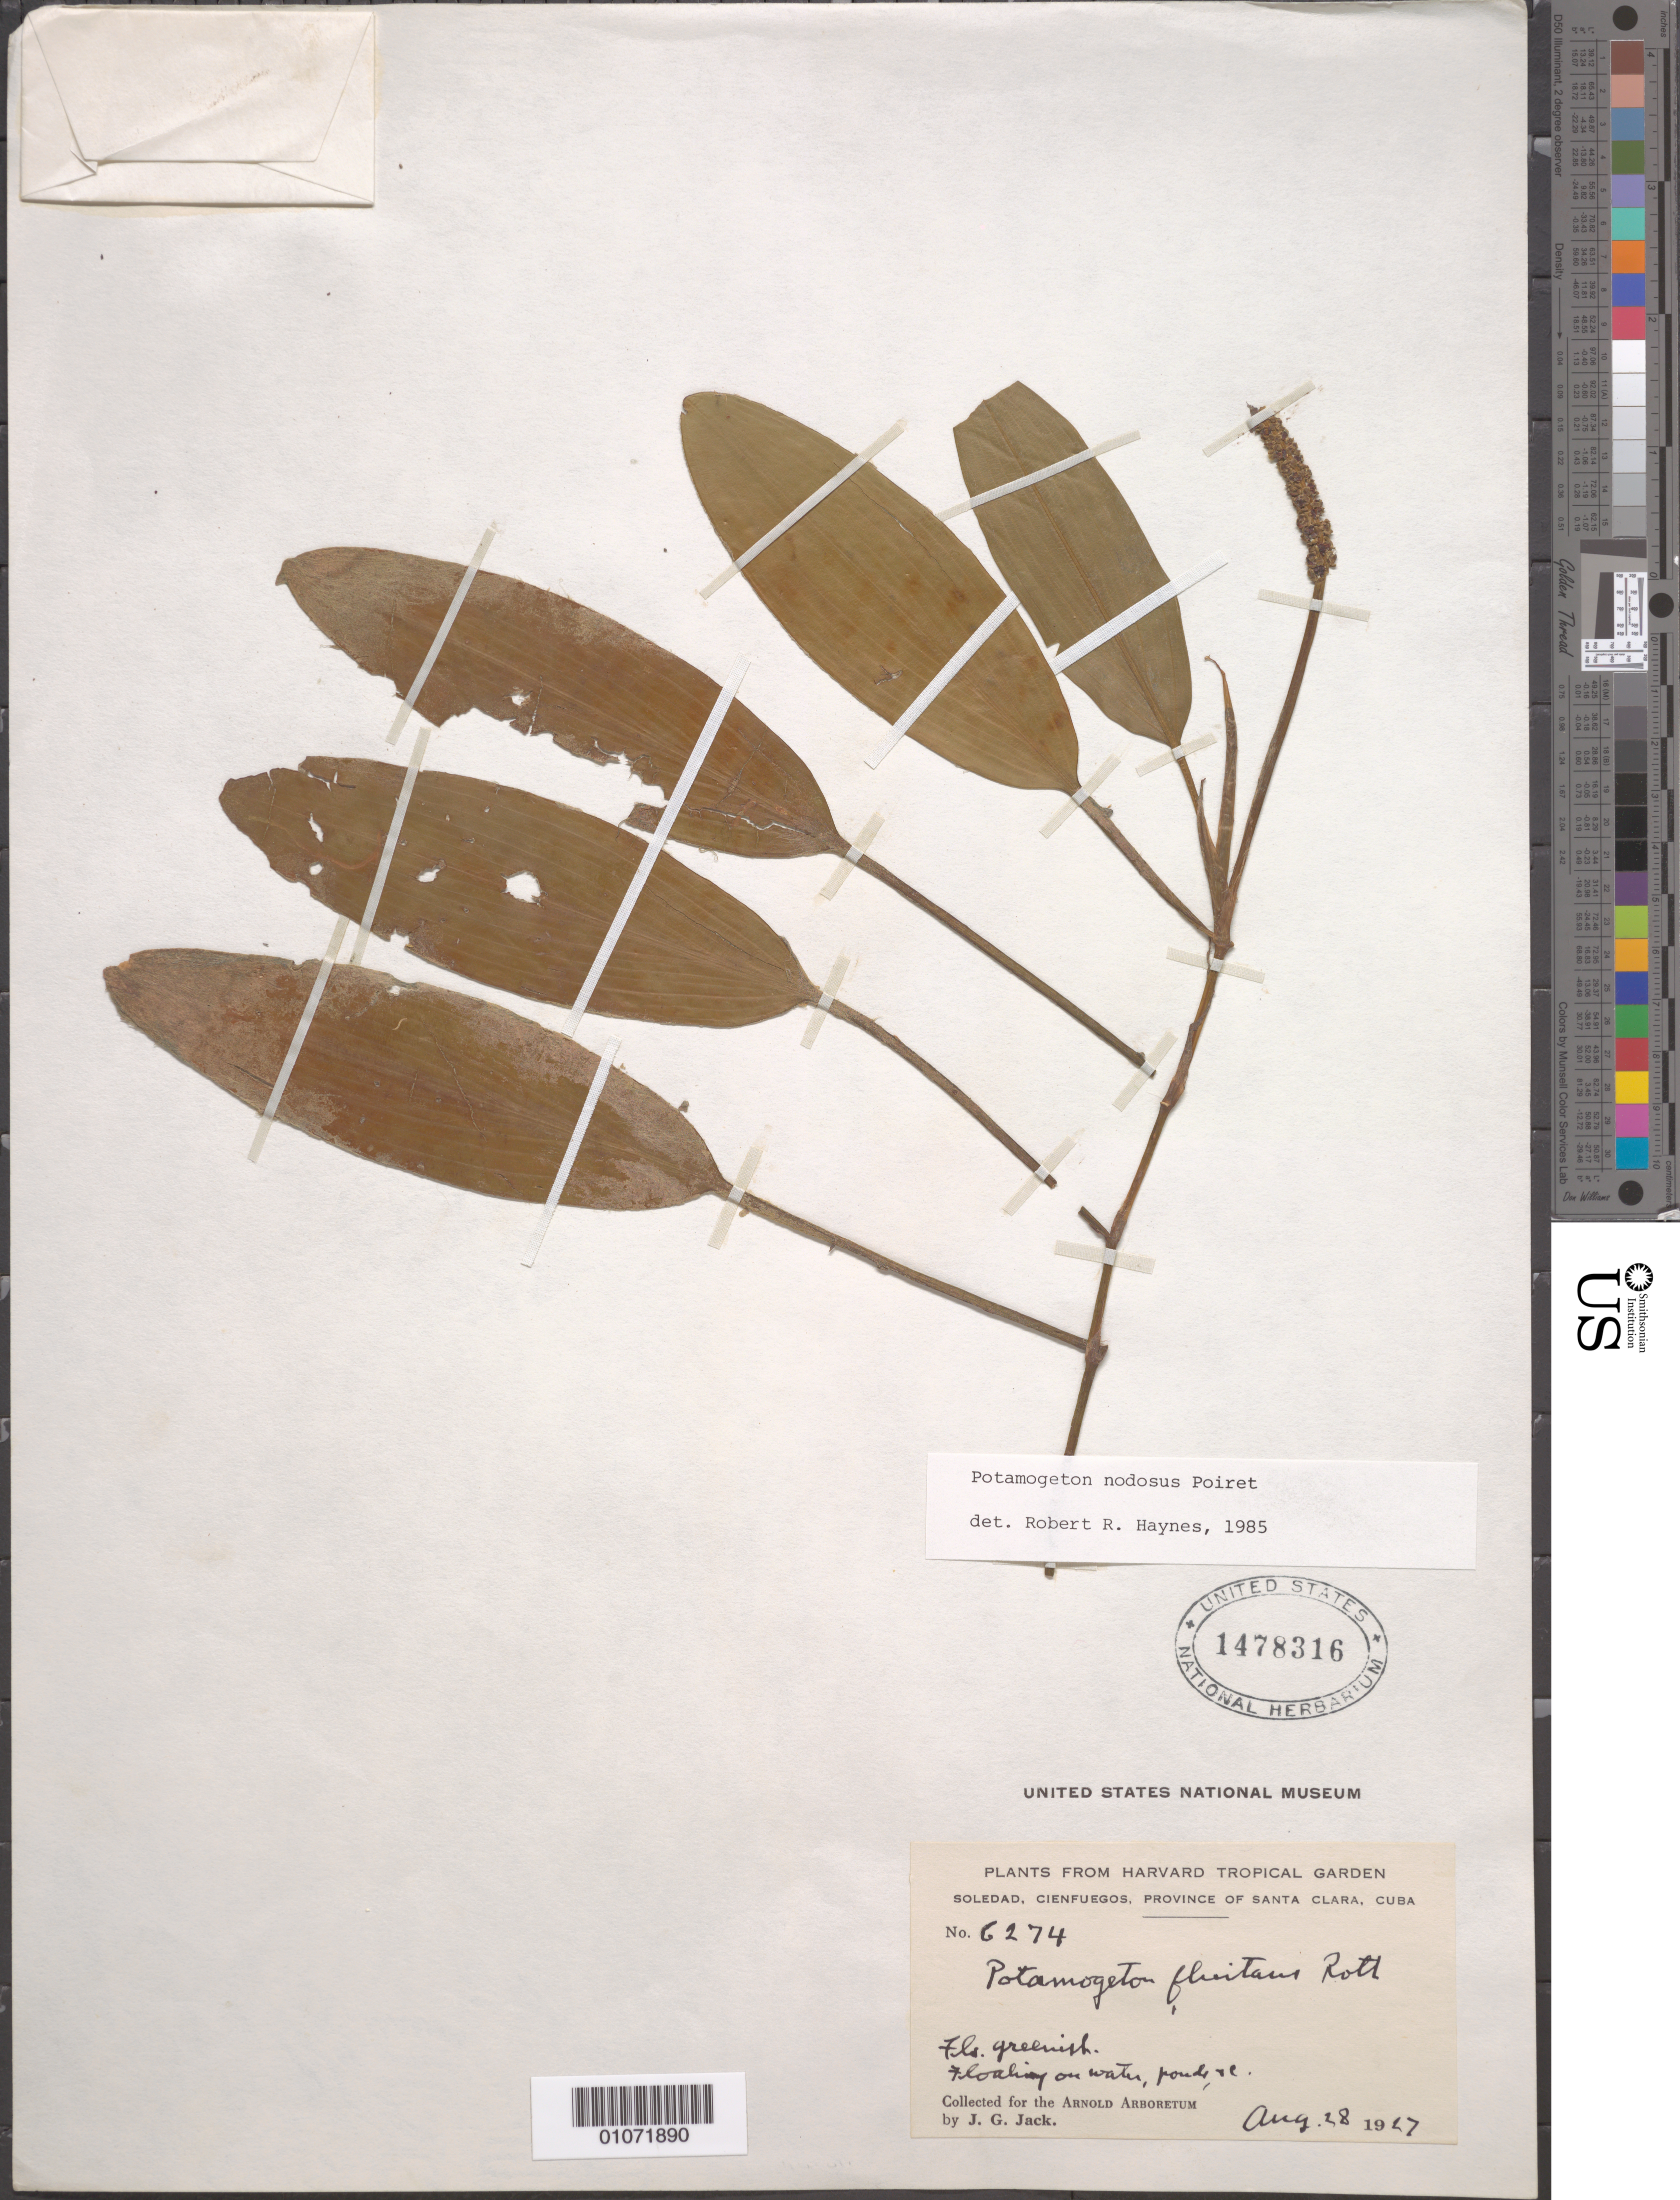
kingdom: Plantae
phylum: Tracheophyta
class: Liliopsida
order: Alismatales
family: Potamogetonaceae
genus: Potamogeton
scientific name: Potamogeton nodosus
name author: Poir.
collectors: J. G. Jack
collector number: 6274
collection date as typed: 28 Aug 1917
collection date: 1917-08-28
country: Cuba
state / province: Las Villas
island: Cuba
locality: Collected for the Arnold Arboretum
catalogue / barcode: US 1478316